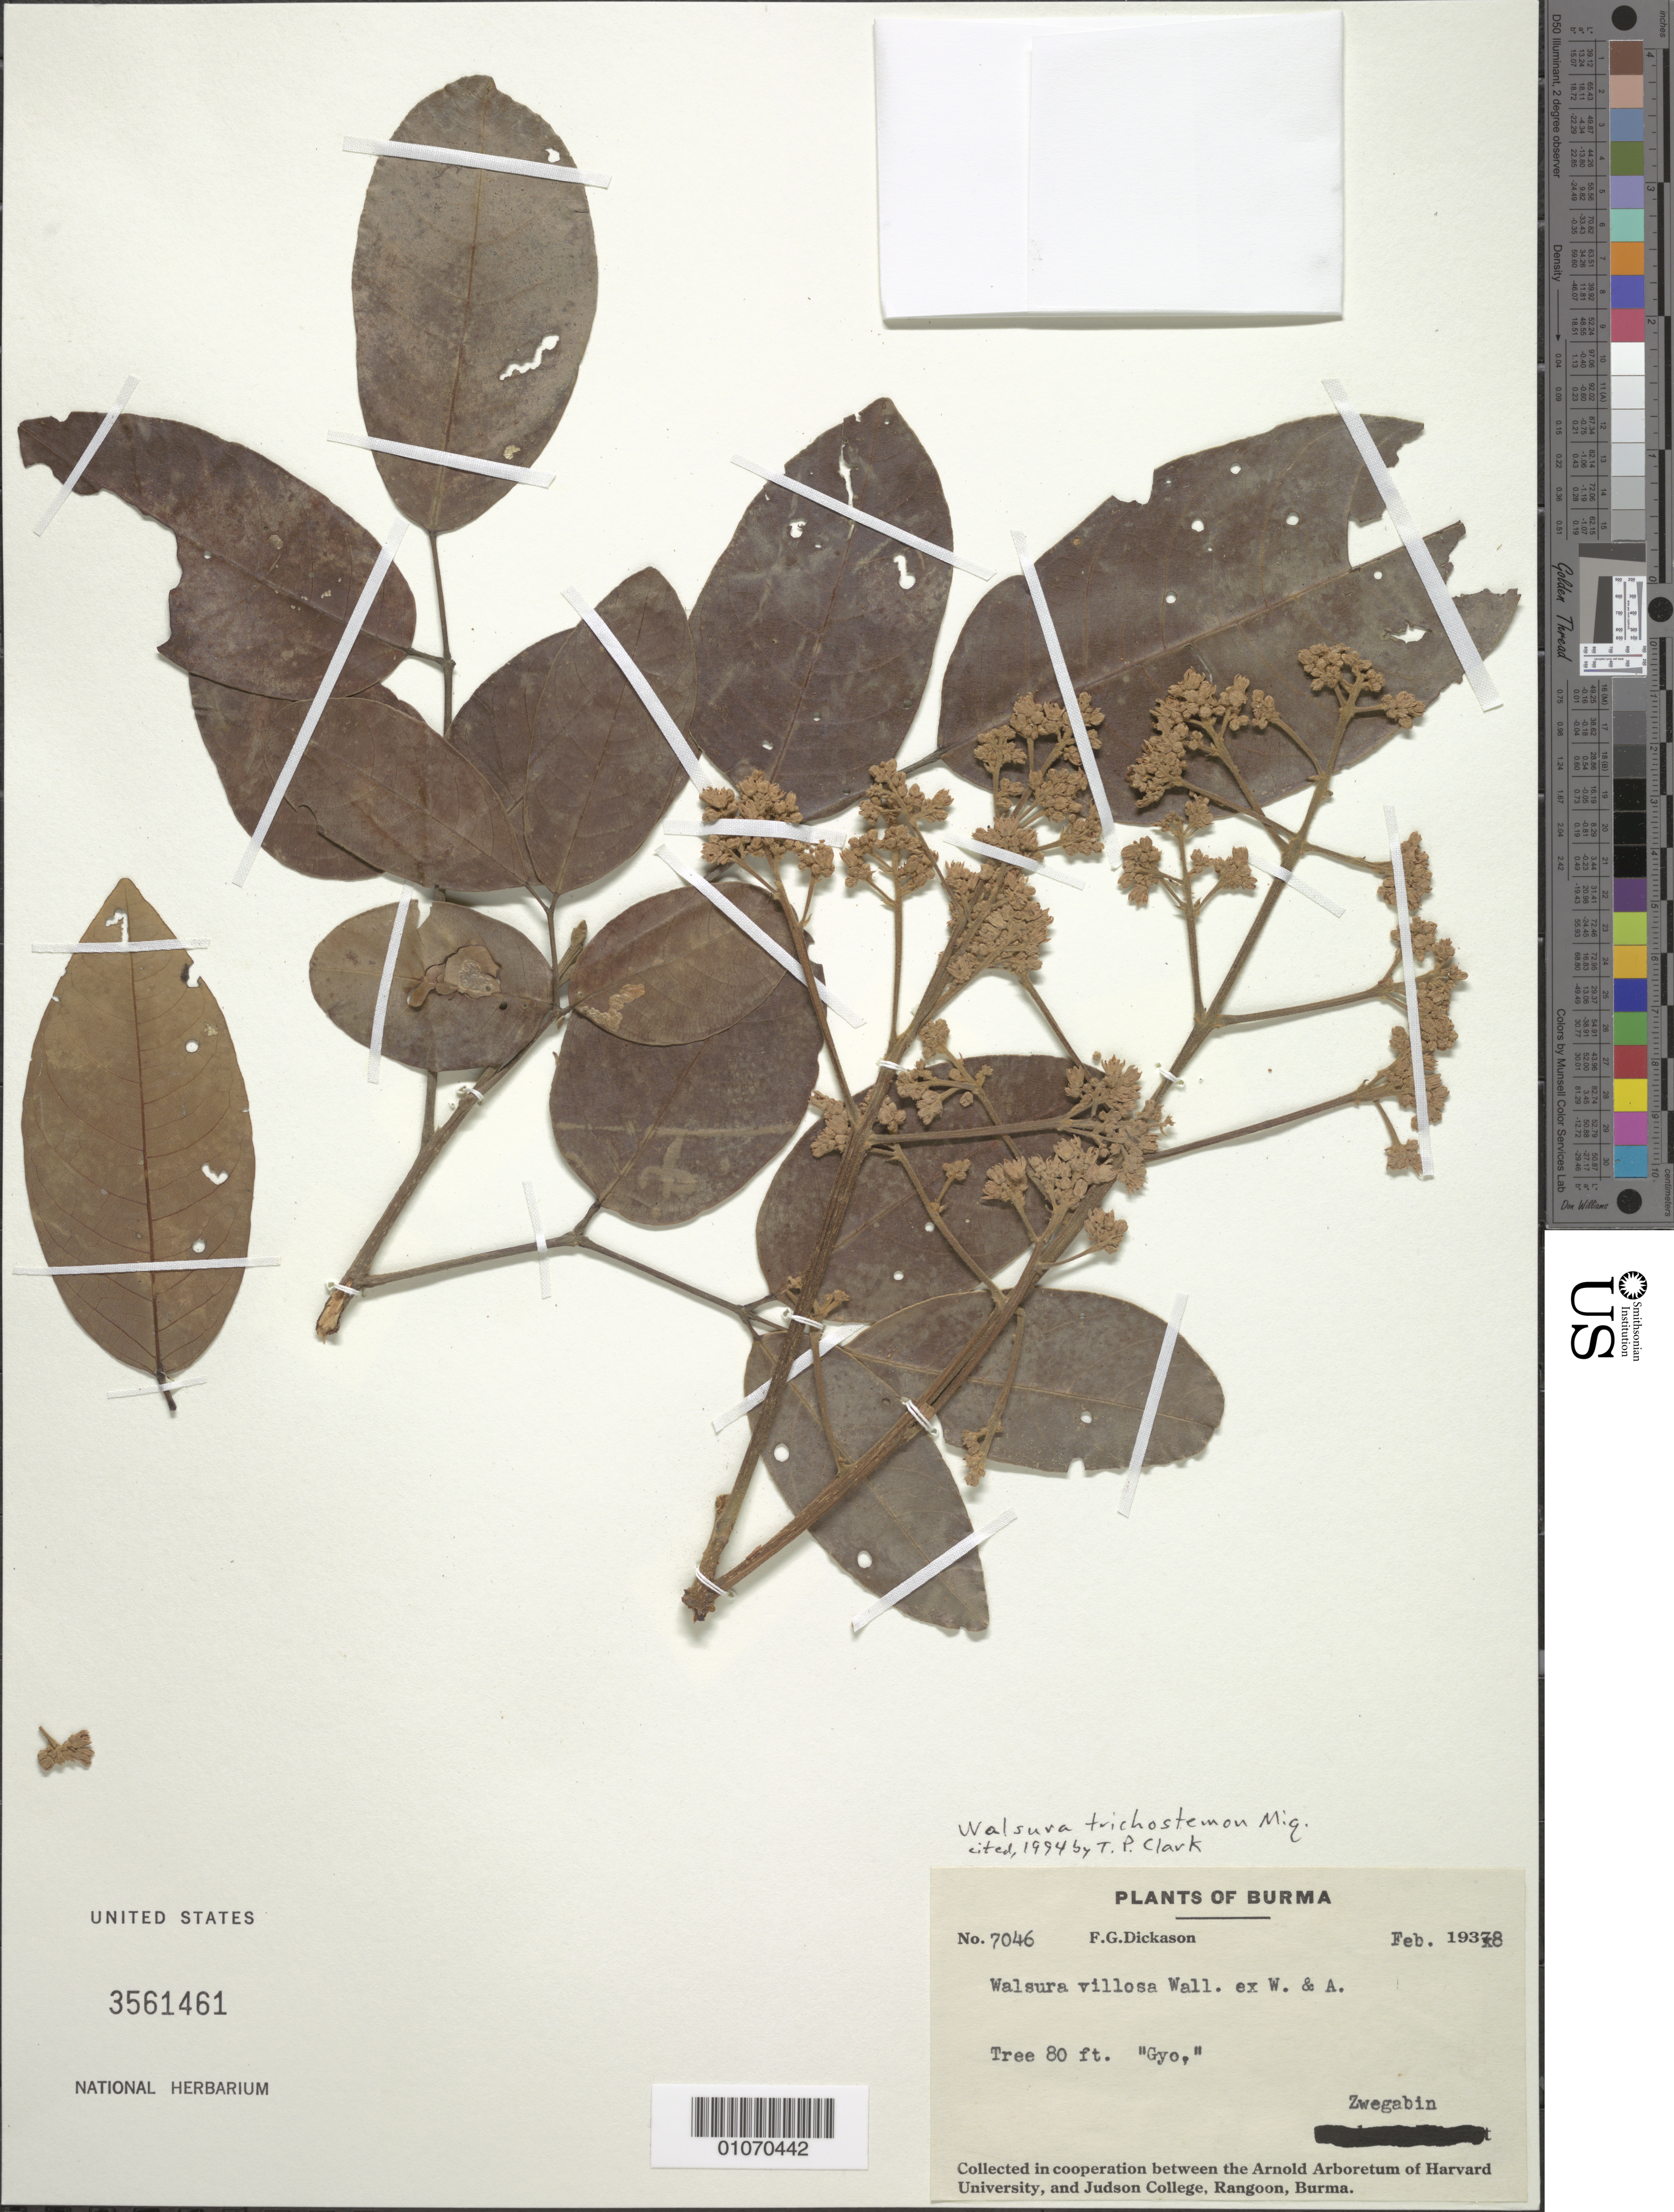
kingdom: Plantae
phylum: Tracheophyta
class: Magnoliopsida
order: Sapindales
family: Meliaceae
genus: Walsura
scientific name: Walsura trichostemon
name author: Miq.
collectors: F. Dickason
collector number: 7046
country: Myanmar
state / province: Kayin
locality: Zwegabin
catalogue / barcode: US 3561461